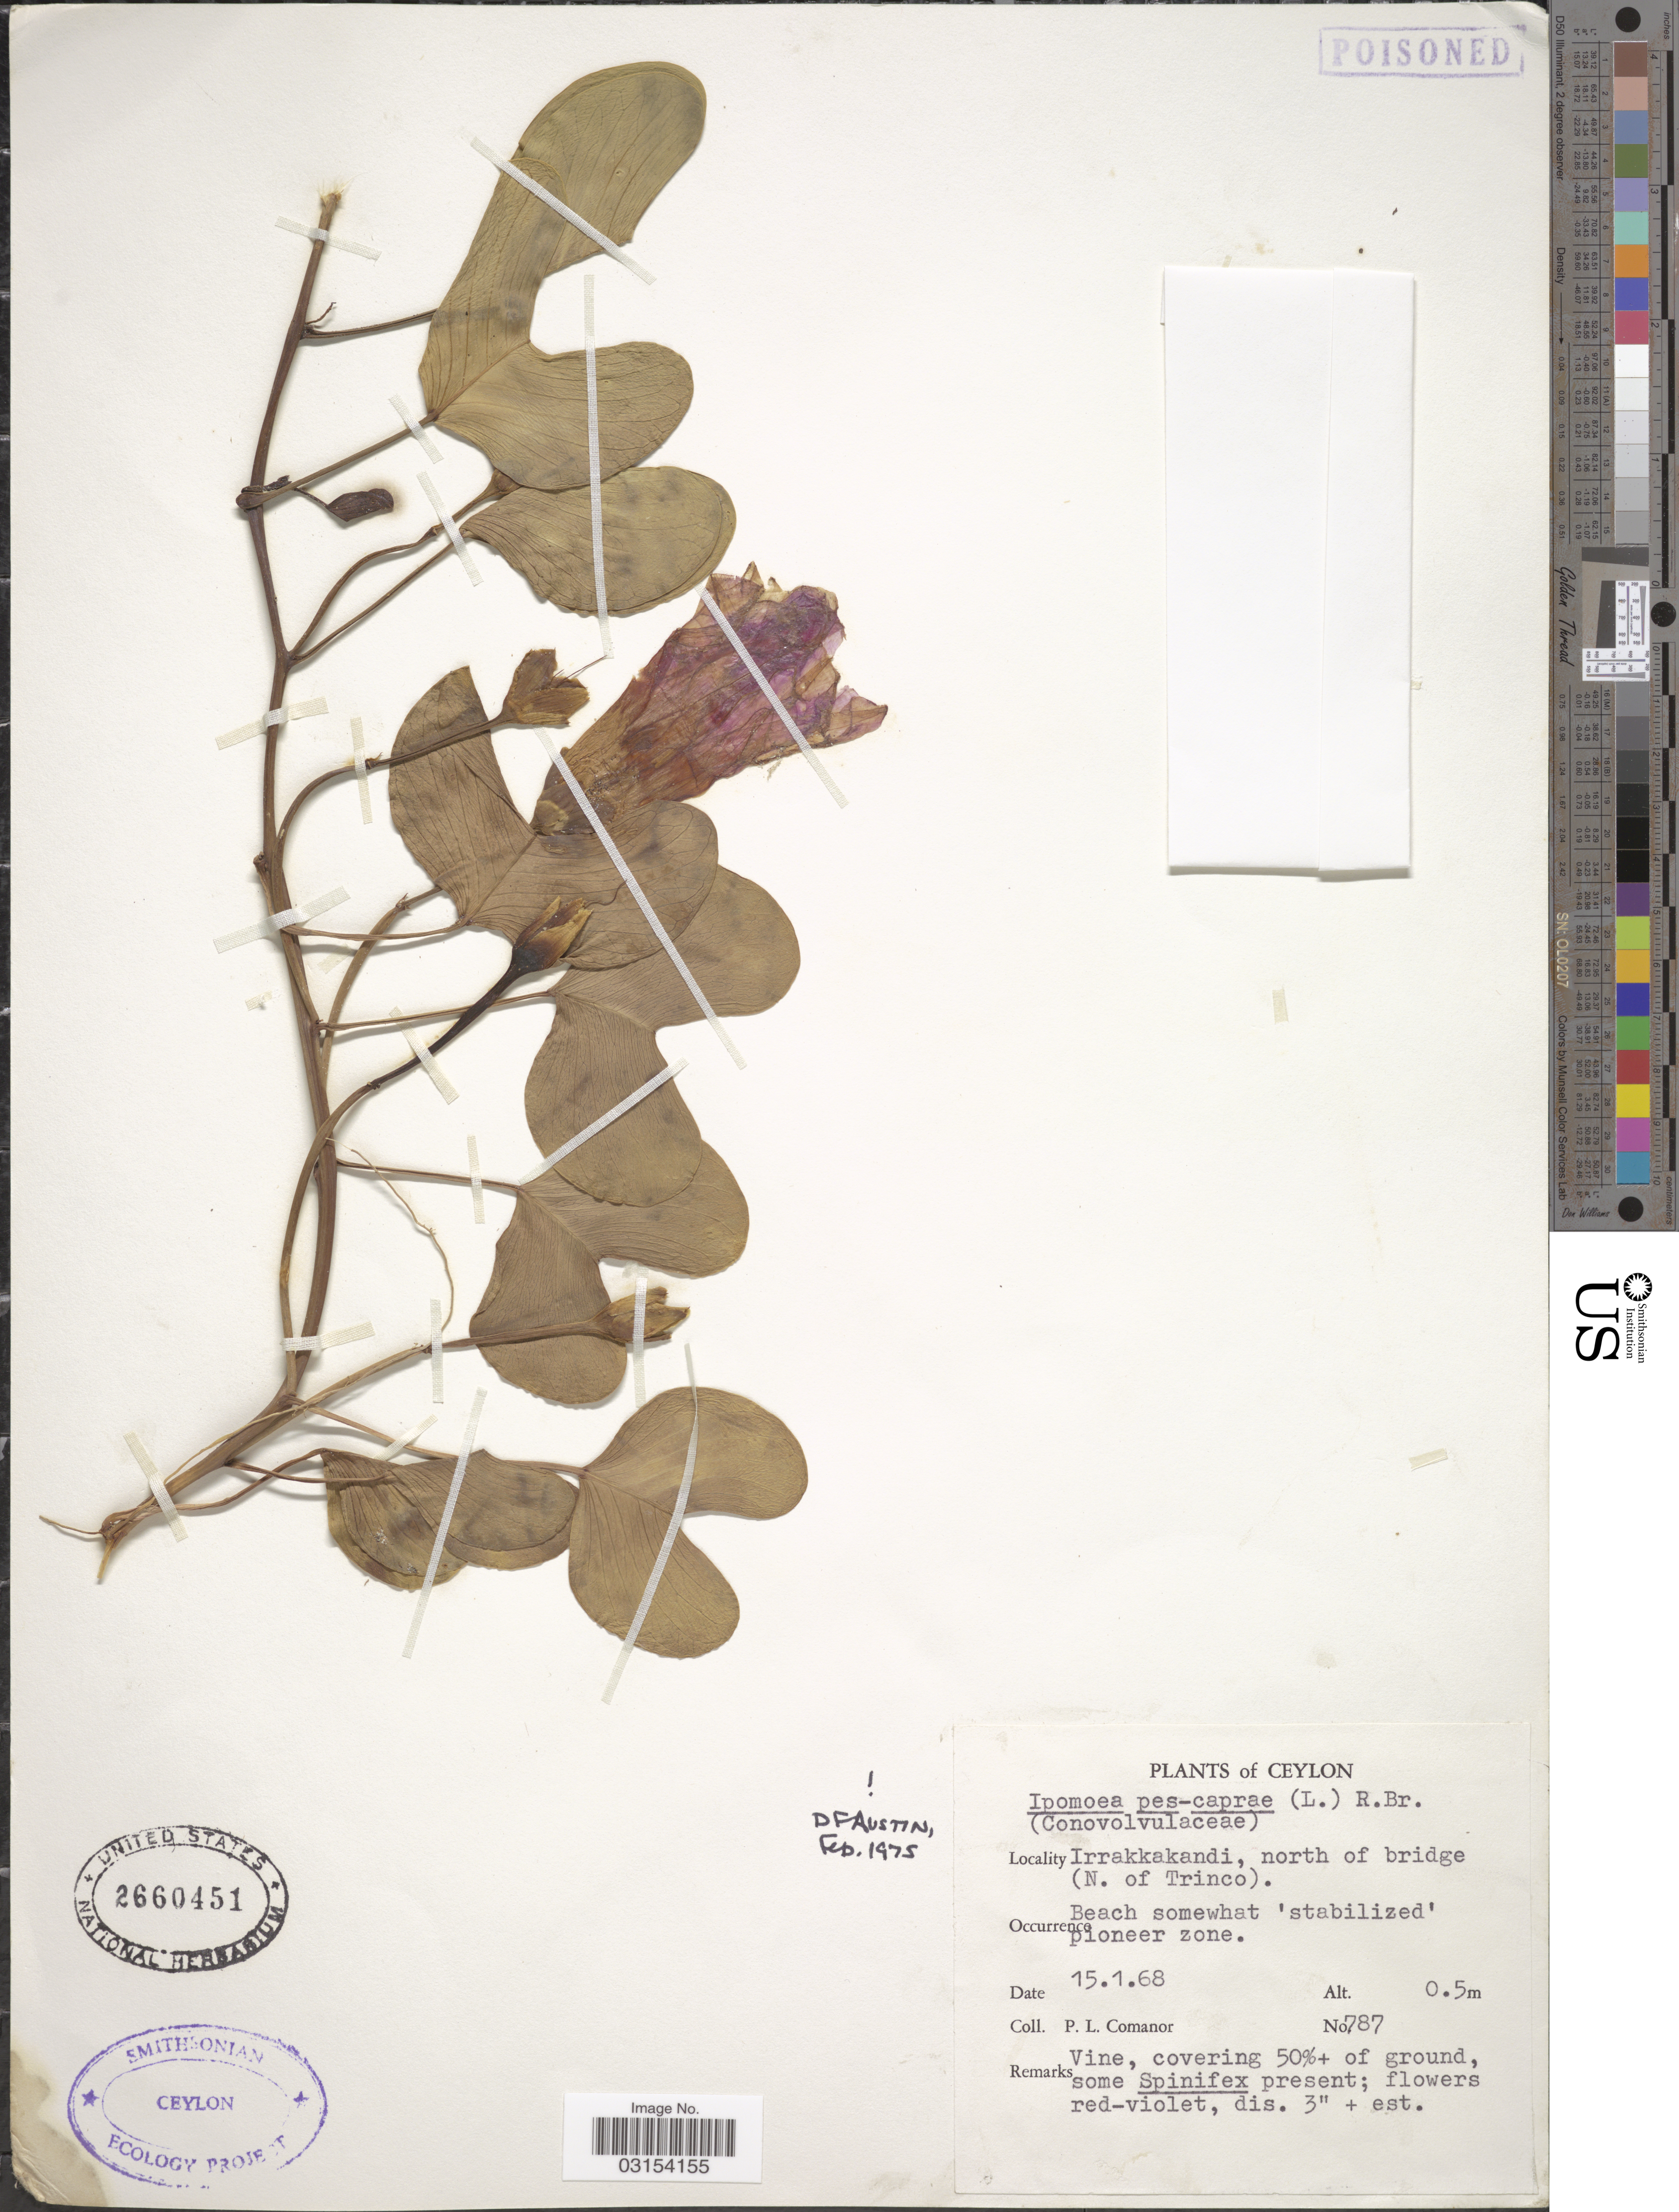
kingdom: Plantae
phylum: Tracheophyta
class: Magnoliopsida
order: Solanales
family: Convolvulaceae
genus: Ipomoea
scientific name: Ipomoea pes-caprae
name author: (L.) R. Br.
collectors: P. Comanor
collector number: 787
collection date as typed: Transcribed d/m/y: 15/1/68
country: Sri Lanka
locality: Ceylon, Irrakkakandi, north of bridge (N. of Trinco).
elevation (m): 0.5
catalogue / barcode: US 2660451